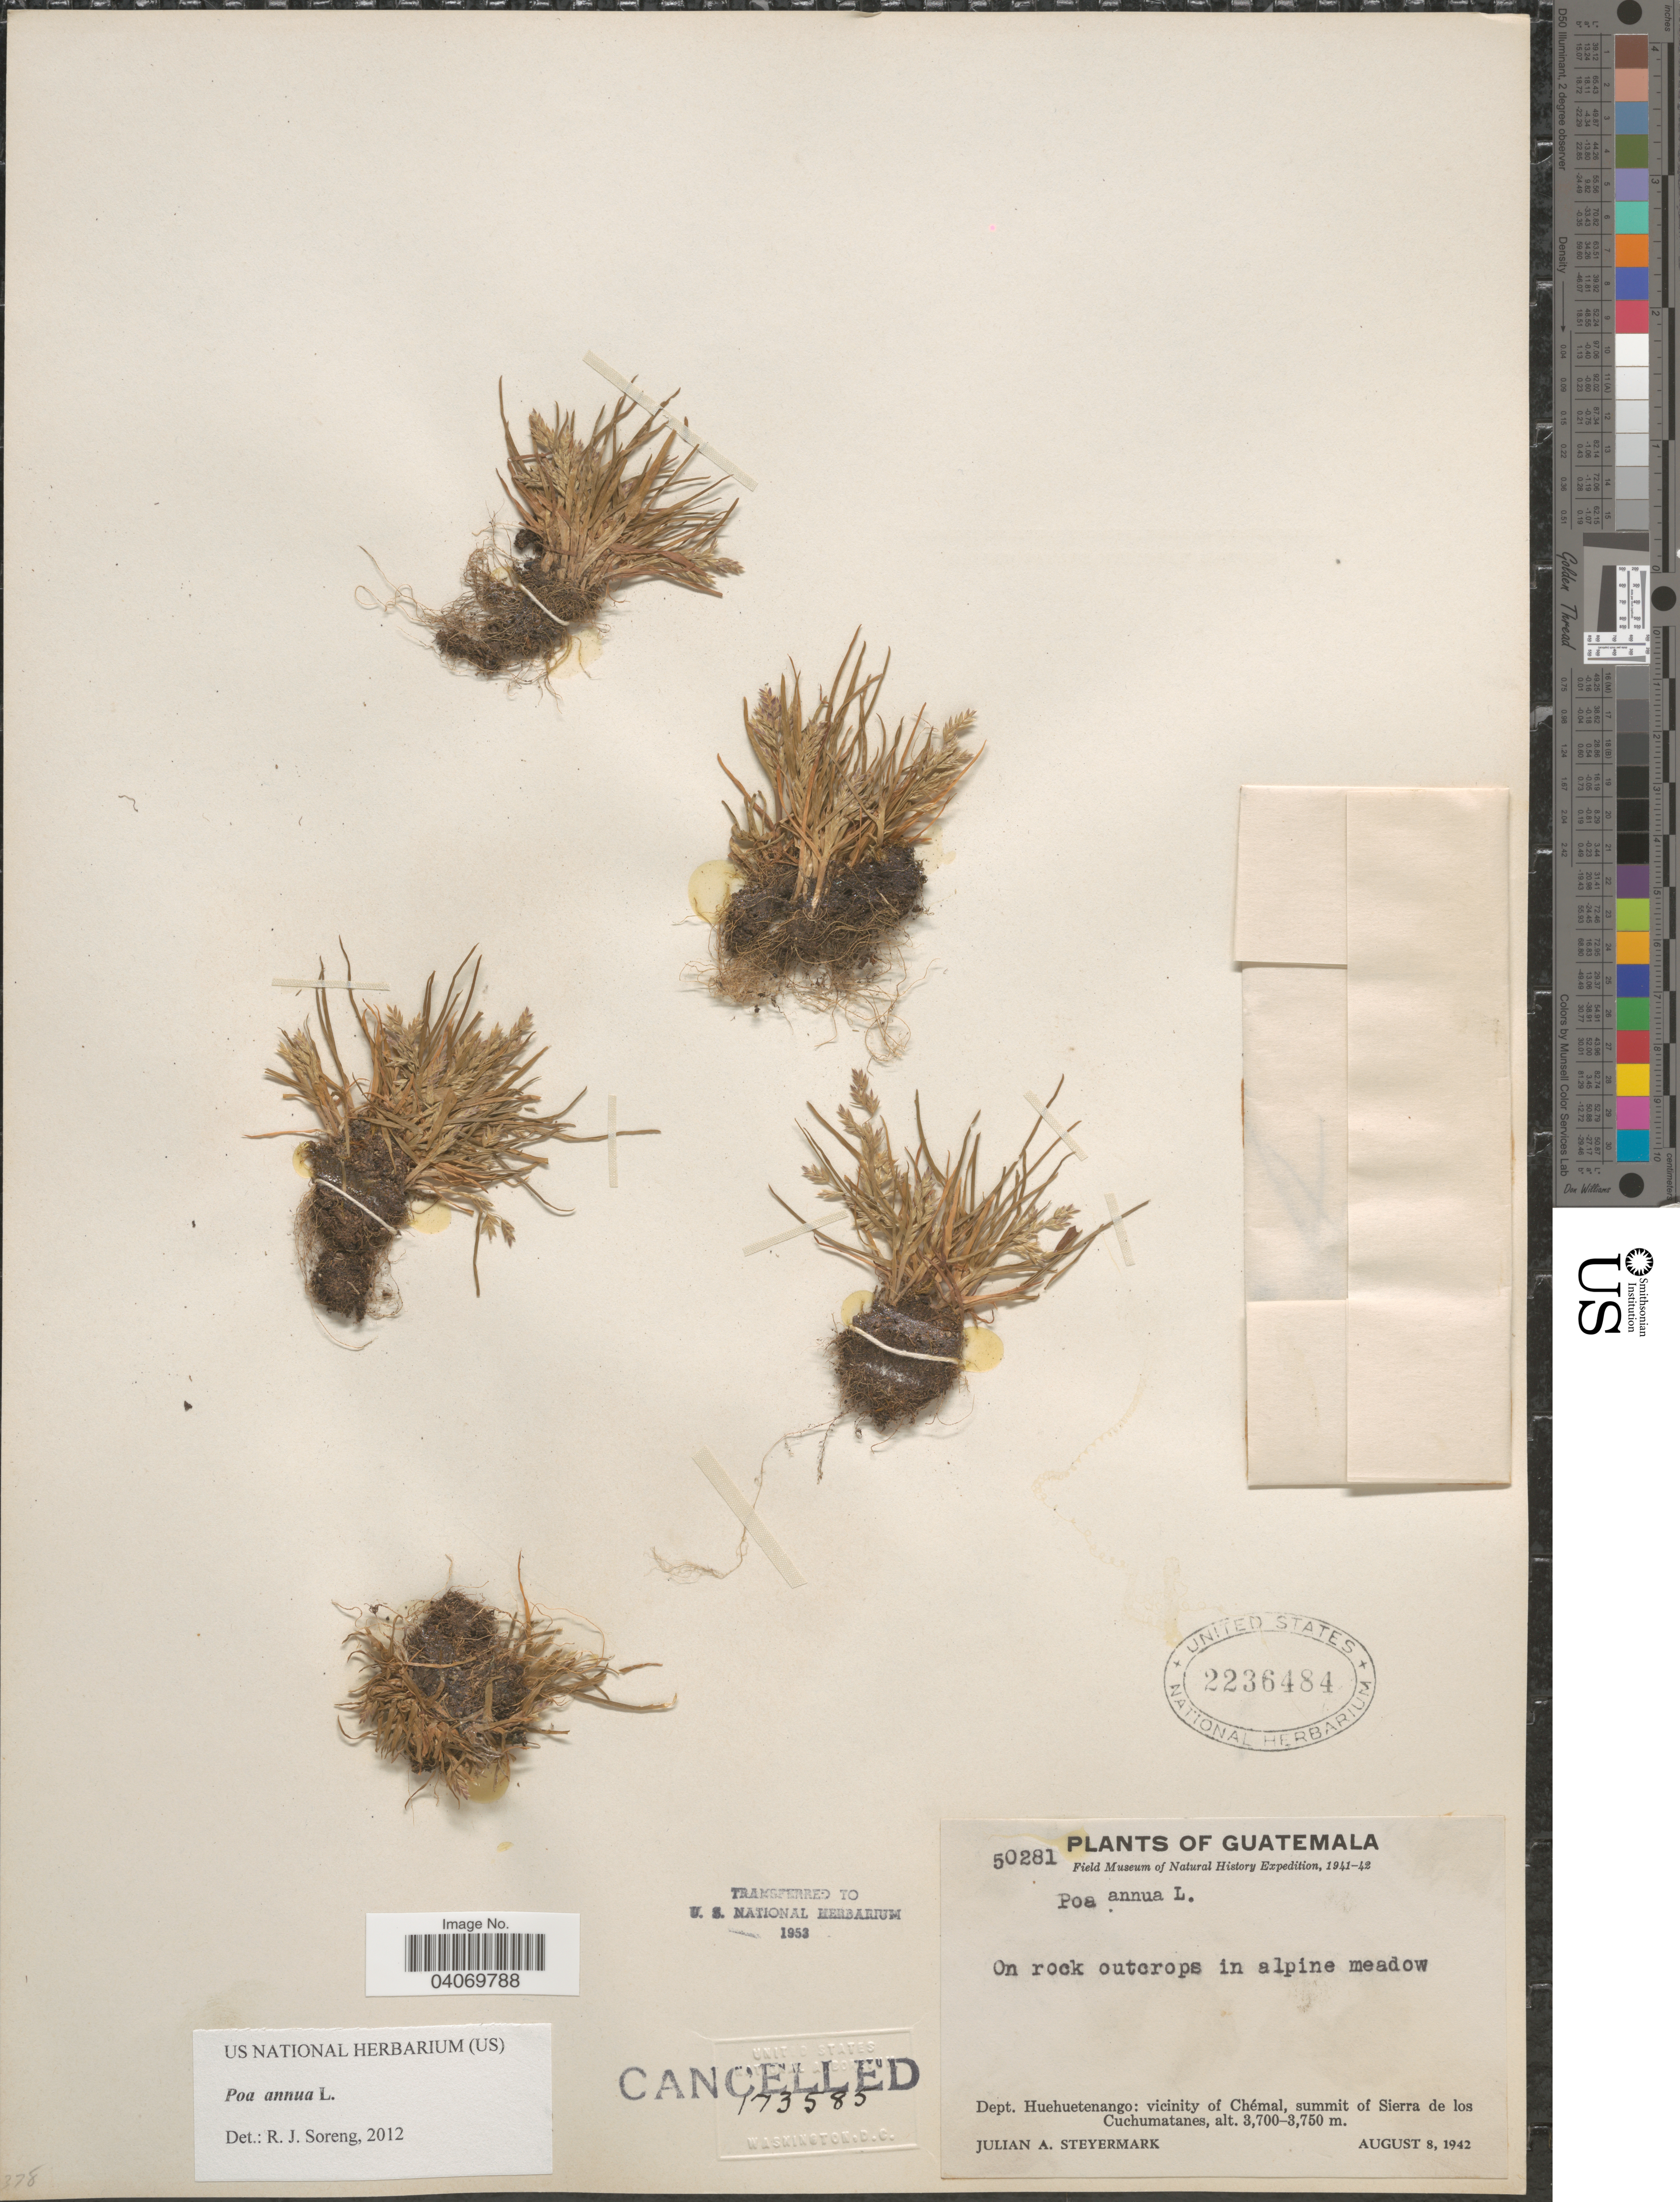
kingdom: Plantae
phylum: Tracheophyta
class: Liliopsida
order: Poales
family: Poaceae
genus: Poa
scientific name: Poa annua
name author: L.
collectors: J. Steyermark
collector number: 50281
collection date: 1942-08-08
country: Guatemala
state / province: Huehuetenango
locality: Field Museum of Natural History Expedition, 1941-42. On rock outcrops in alpine meadow. Dept. Huehuetenango: vicinity of Chémal, summit of Sierra de los Cuchumatanes.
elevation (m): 3700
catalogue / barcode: US 2236484